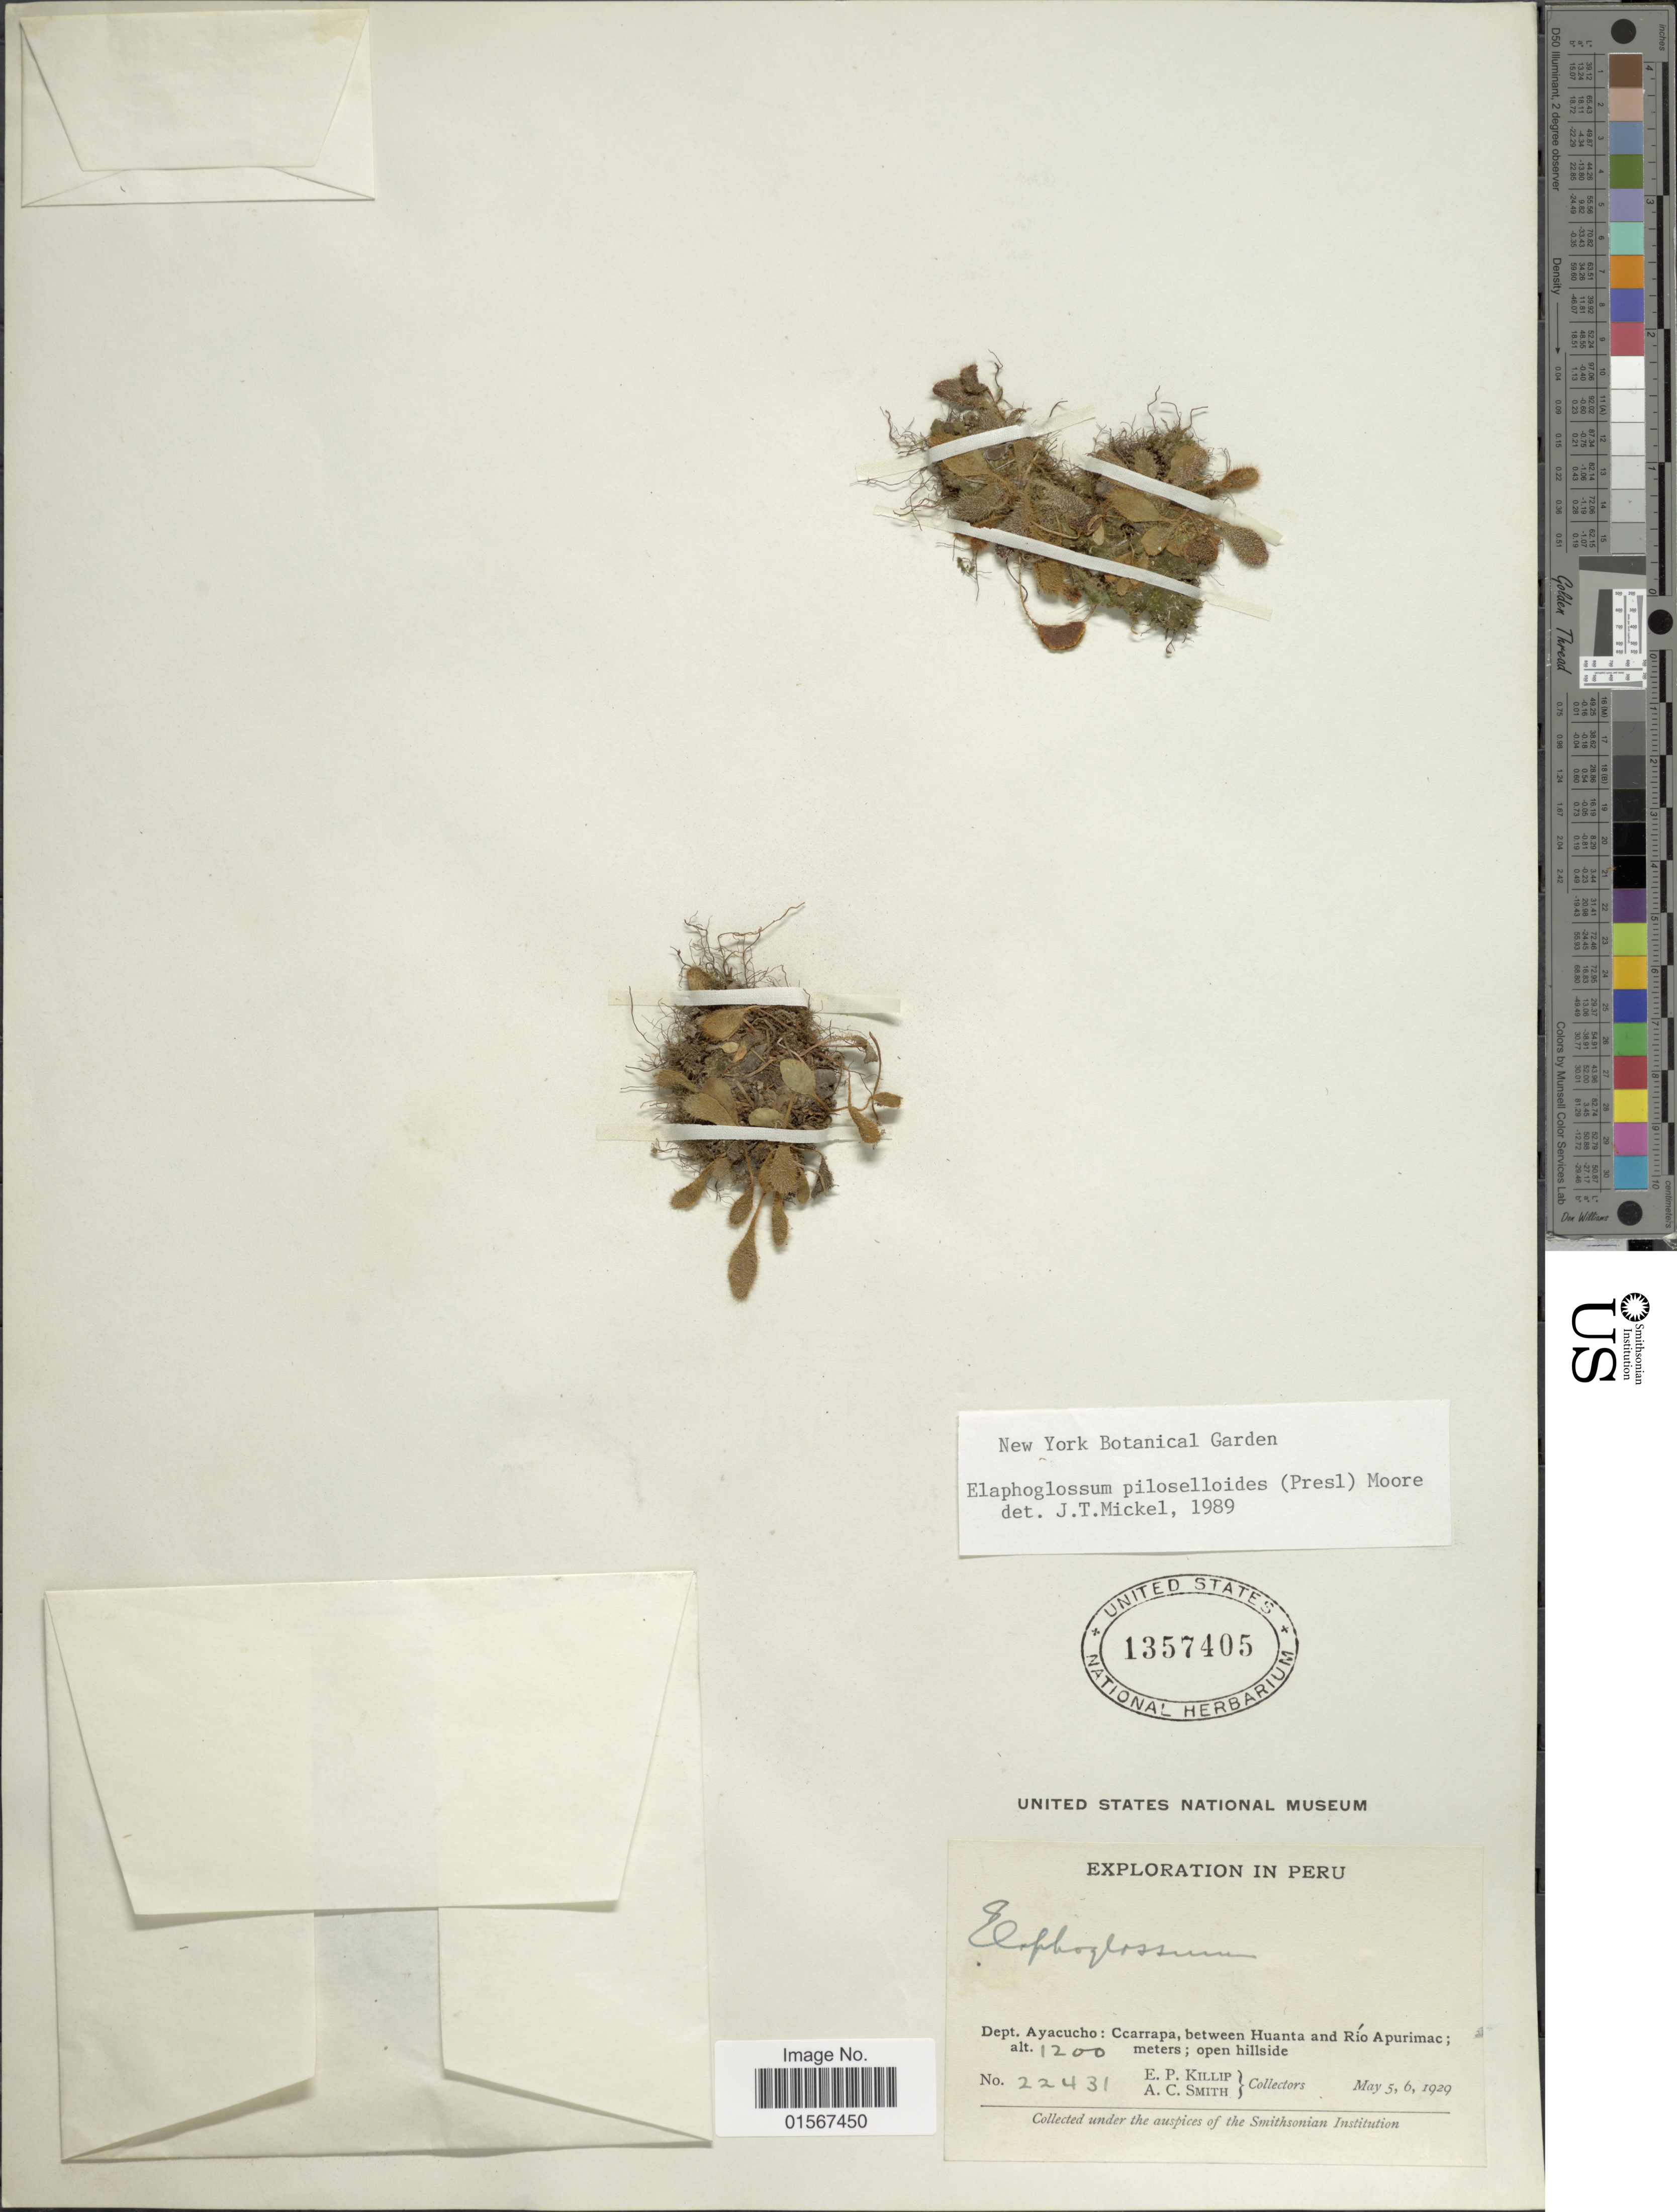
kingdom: Plantae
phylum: Tracheophyta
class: Polypodiopsida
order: Polypodiales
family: Dryopteridaceae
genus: Elaphoglossum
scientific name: Elaphoglossum piloselloides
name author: (C. Presl) T. Moore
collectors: E. P. Killip & A. C. Smith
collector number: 22431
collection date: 1929-05-05/1929-05-06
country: Peru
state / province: Ayacucho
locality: Peru, Dept. Ayacucho: Ccarrapa, between Huanta and Río Apurimac.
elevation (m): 1200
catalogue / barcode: US 1357405